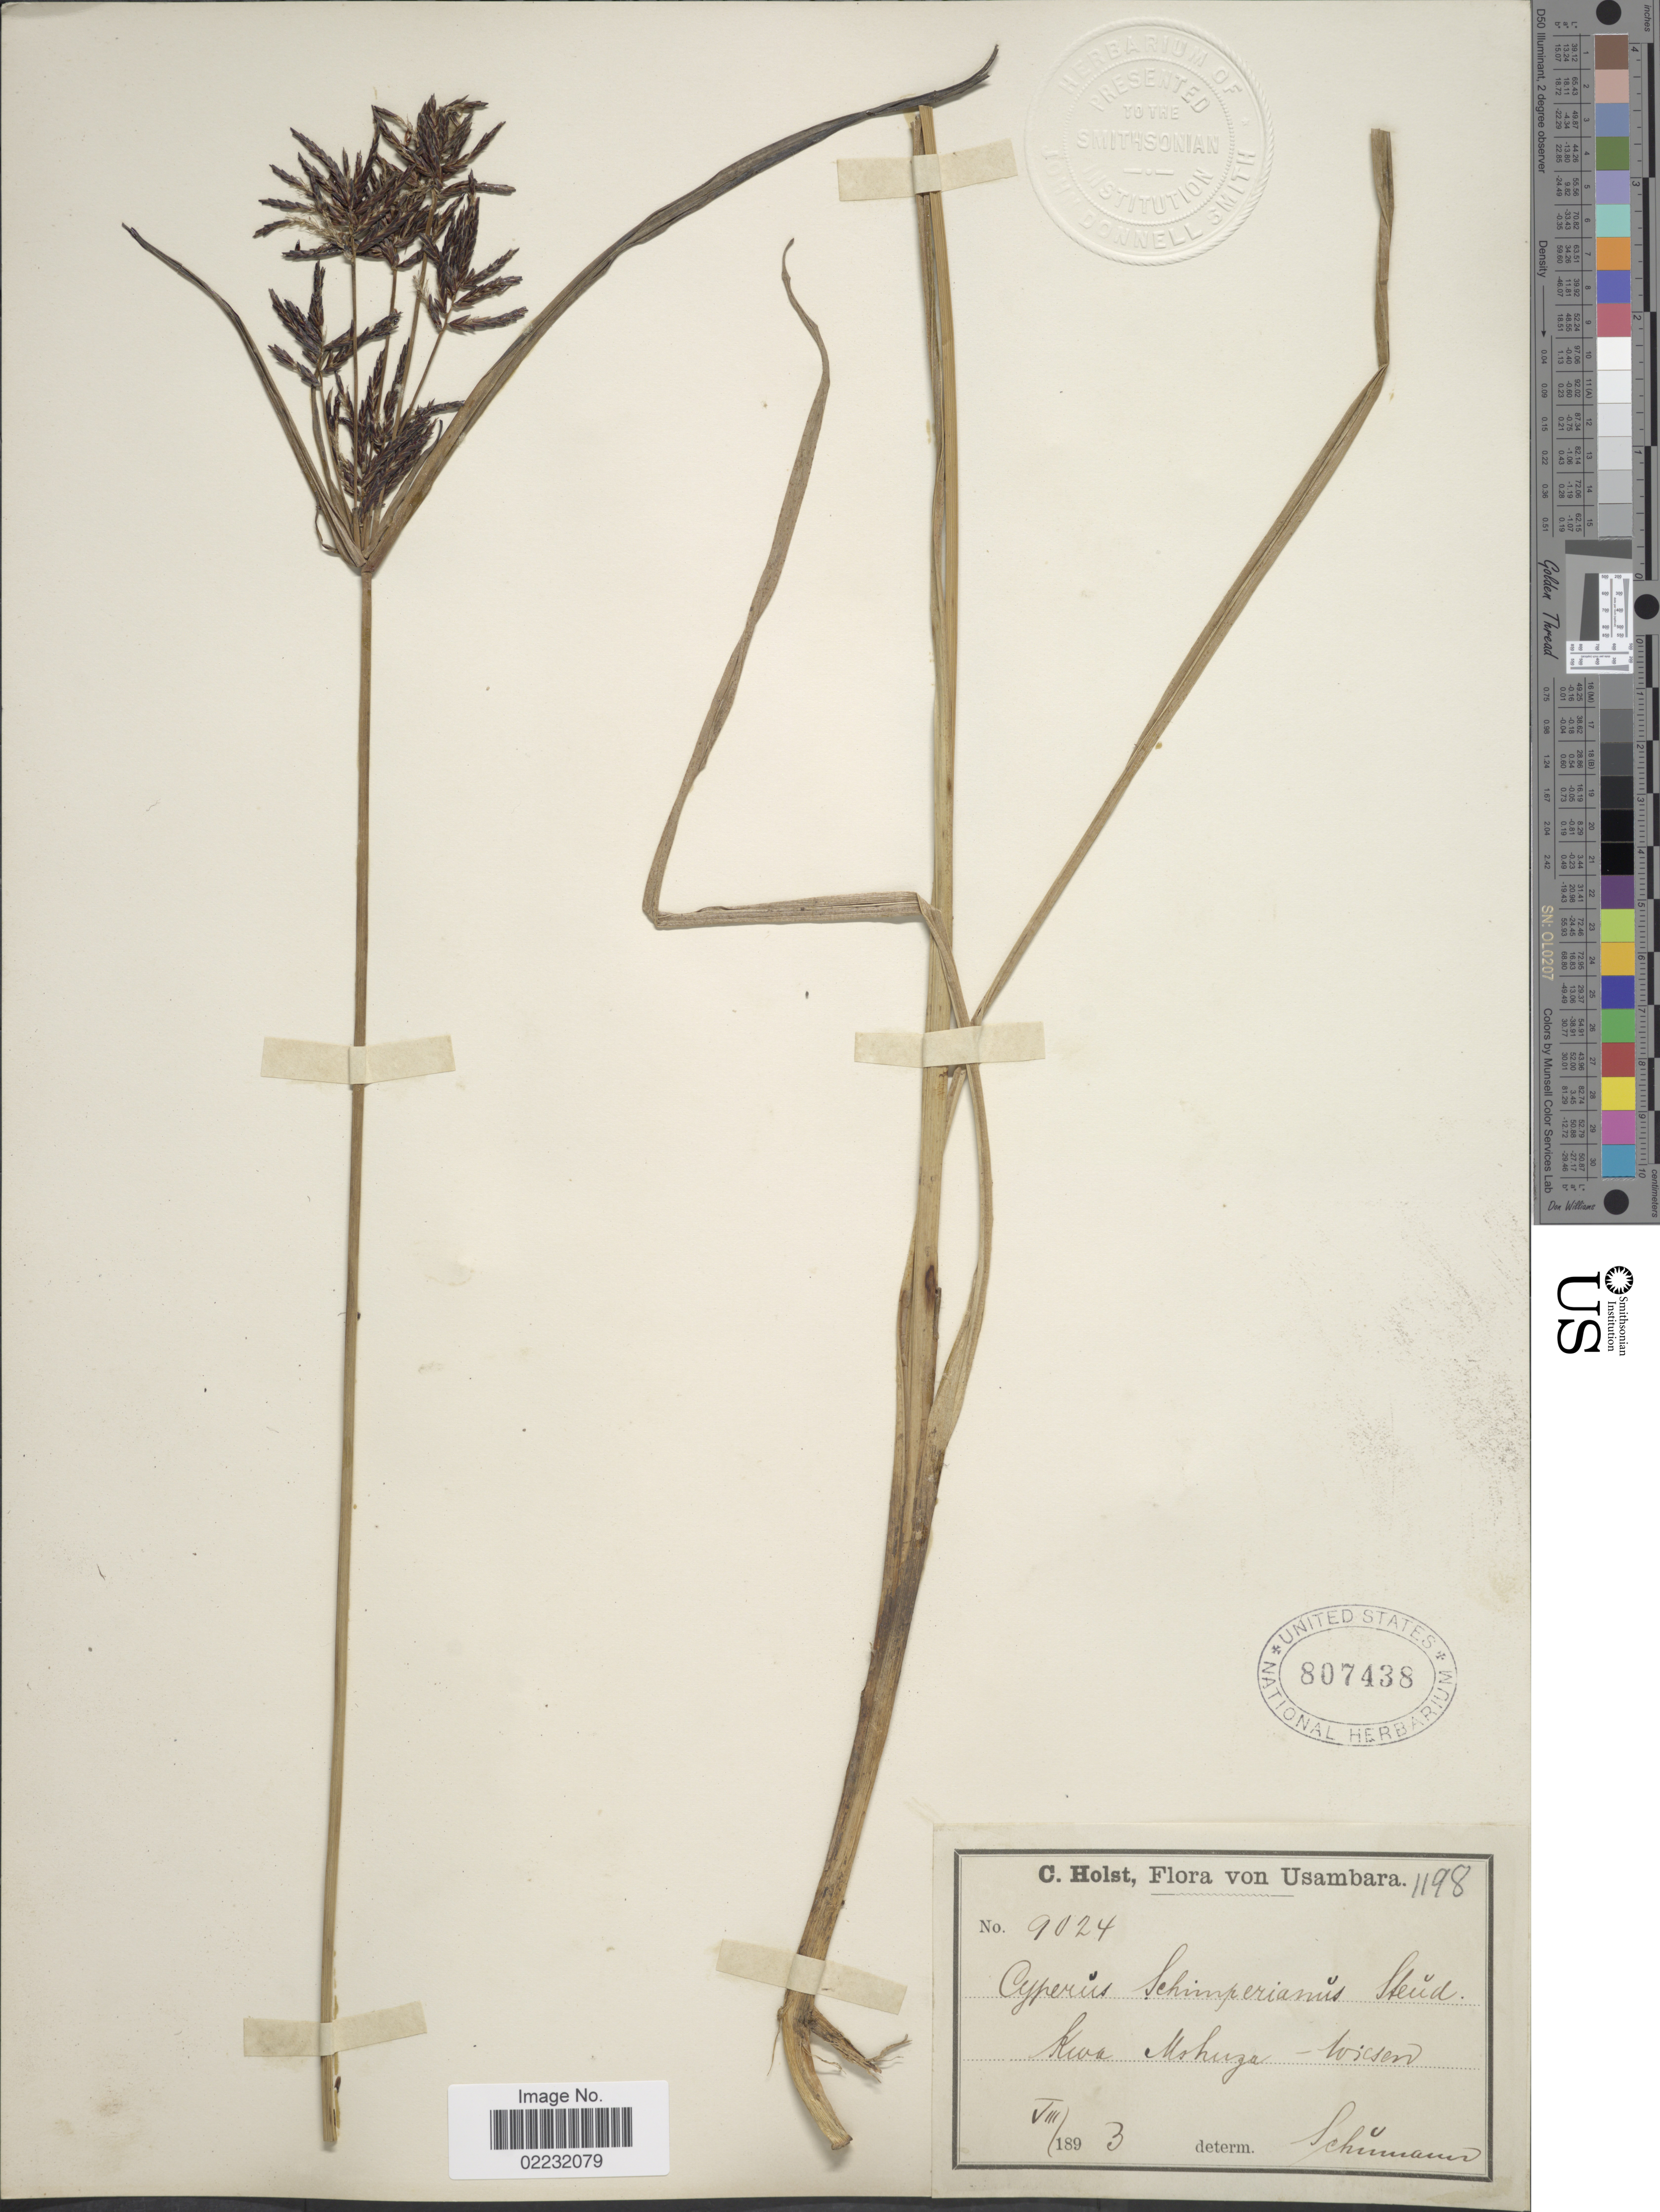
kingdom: Plantae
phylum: Tracheophyta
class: Liliopsida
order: Poales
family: Cyperaceae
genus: Cyperus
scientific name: Cyperus schimperianus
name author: Steud.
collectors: C. H. Holst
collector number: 9024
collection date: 1893-08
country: Tanzania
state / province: Tanga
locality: Usambara, Kwa Muheza- Wicsen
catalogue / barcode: US 807438